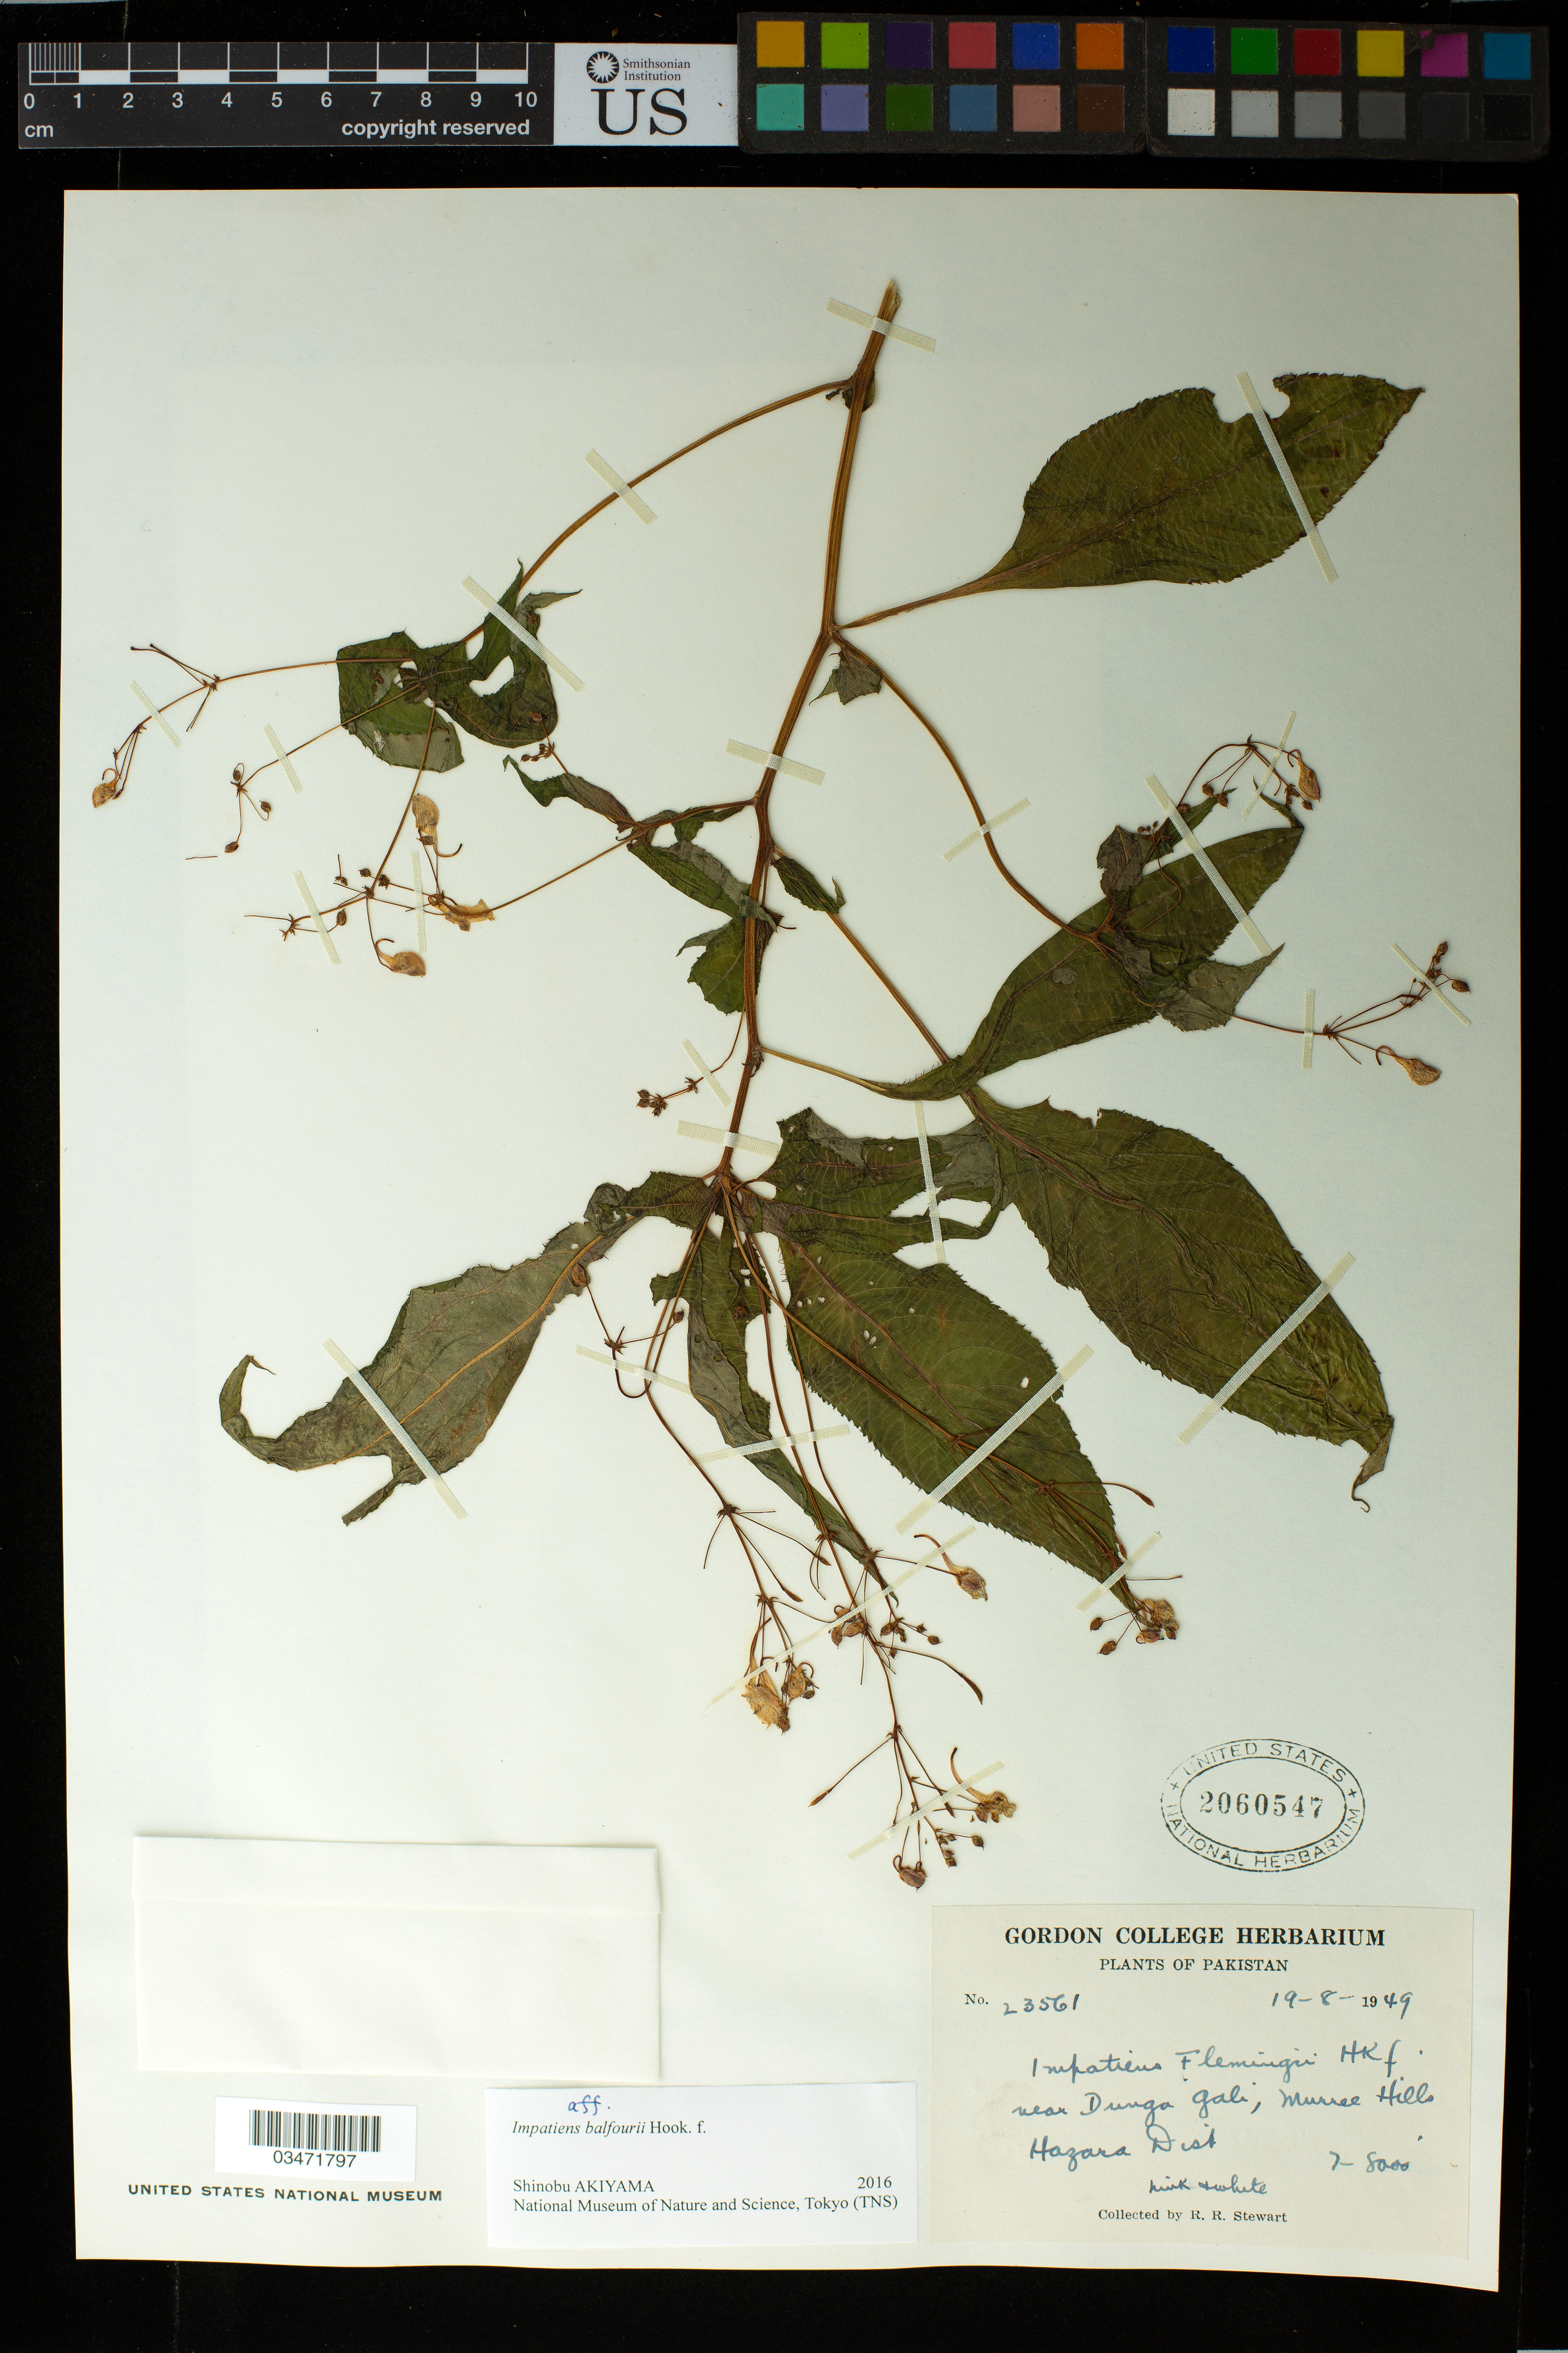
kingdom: Plantae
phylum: Tracheophyta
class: Magnoliopsida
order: Ericales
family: Balsaminaceae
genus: Impatiens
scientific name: Impatiens balfourii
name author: Hook. f.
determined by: Akiyama, Shinobu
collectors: R. R. Stewart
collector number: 23561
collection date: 1949-08-19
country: Pakistan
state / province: Khyber Pakhtunkhwa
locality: Dunga Gali, Murree Hills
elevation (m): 2134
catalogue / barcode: US 2060547